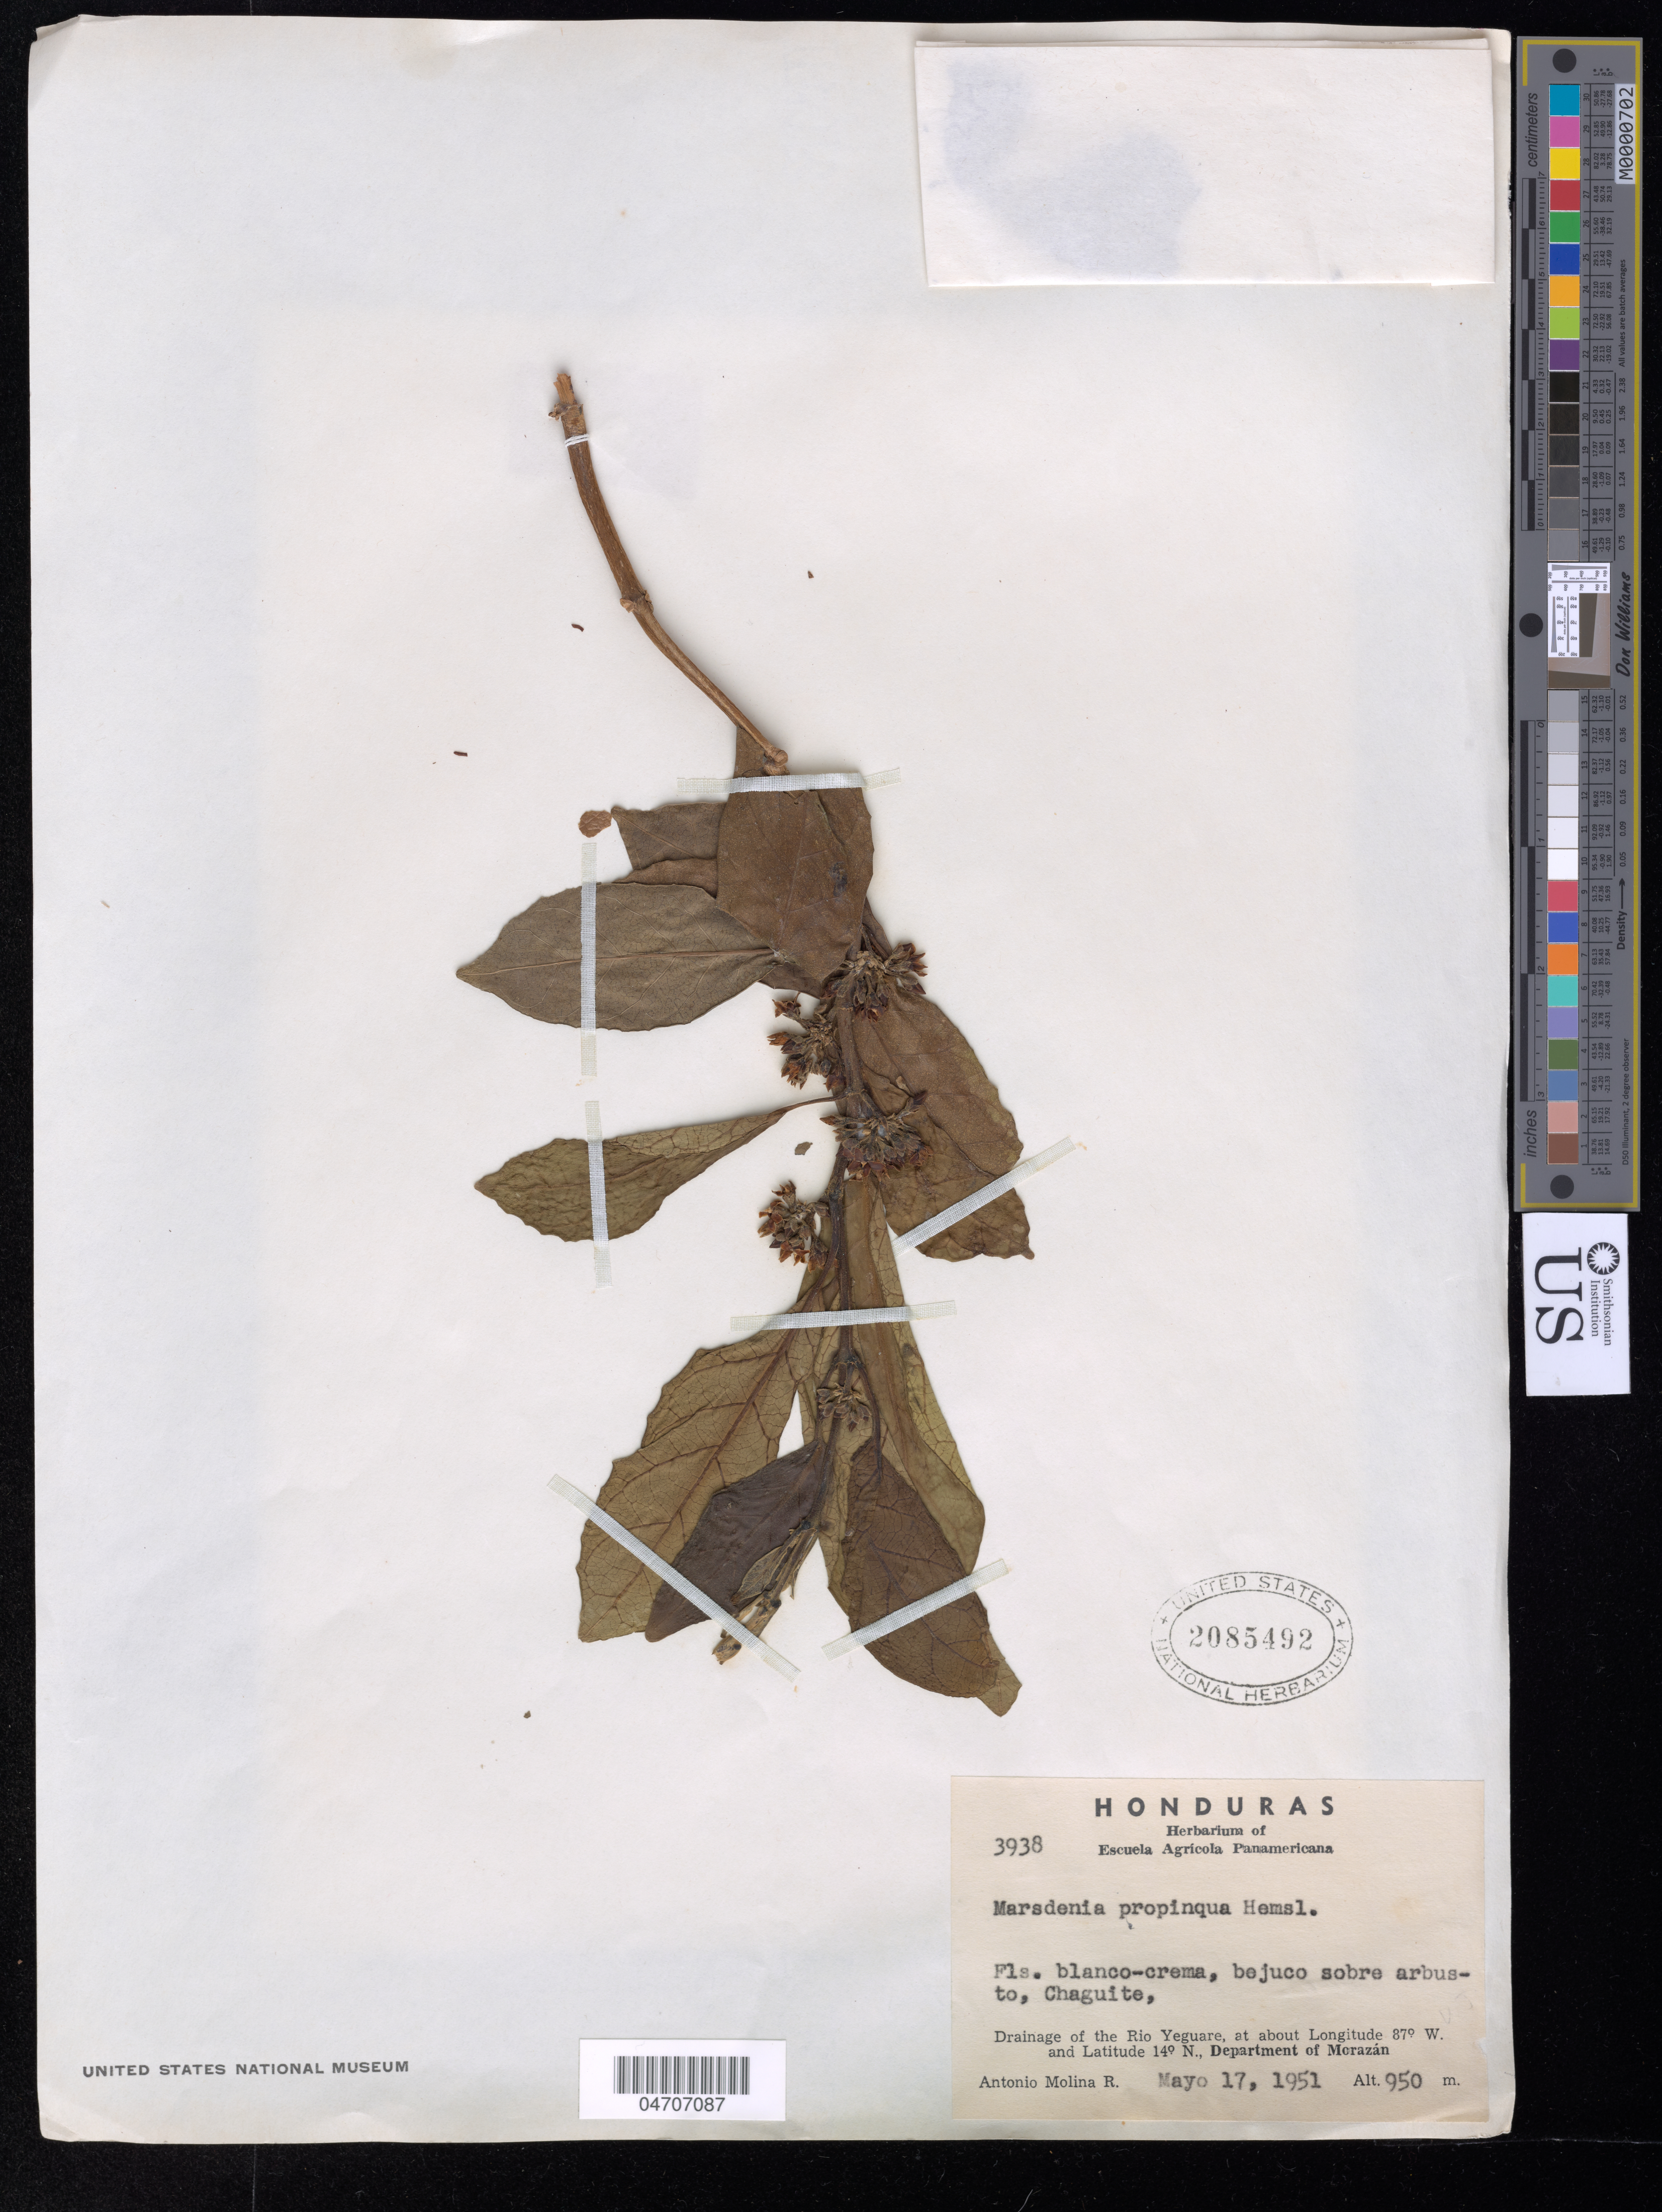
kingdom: Plantae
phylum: Tracheophyta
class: Magnoliopsida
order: Gentianales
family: Apocynaceae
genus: Marsdenia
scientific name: Marsdenia propinqua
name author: Hemsl.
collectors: A. Molina R.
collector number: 3938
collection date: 1951-05-17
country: Honduras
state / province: Fco. Morazán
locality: Chaguite, Drainage of the Rio Yeguare, Department of Morazán.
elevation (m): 950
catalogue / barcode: US 2085492